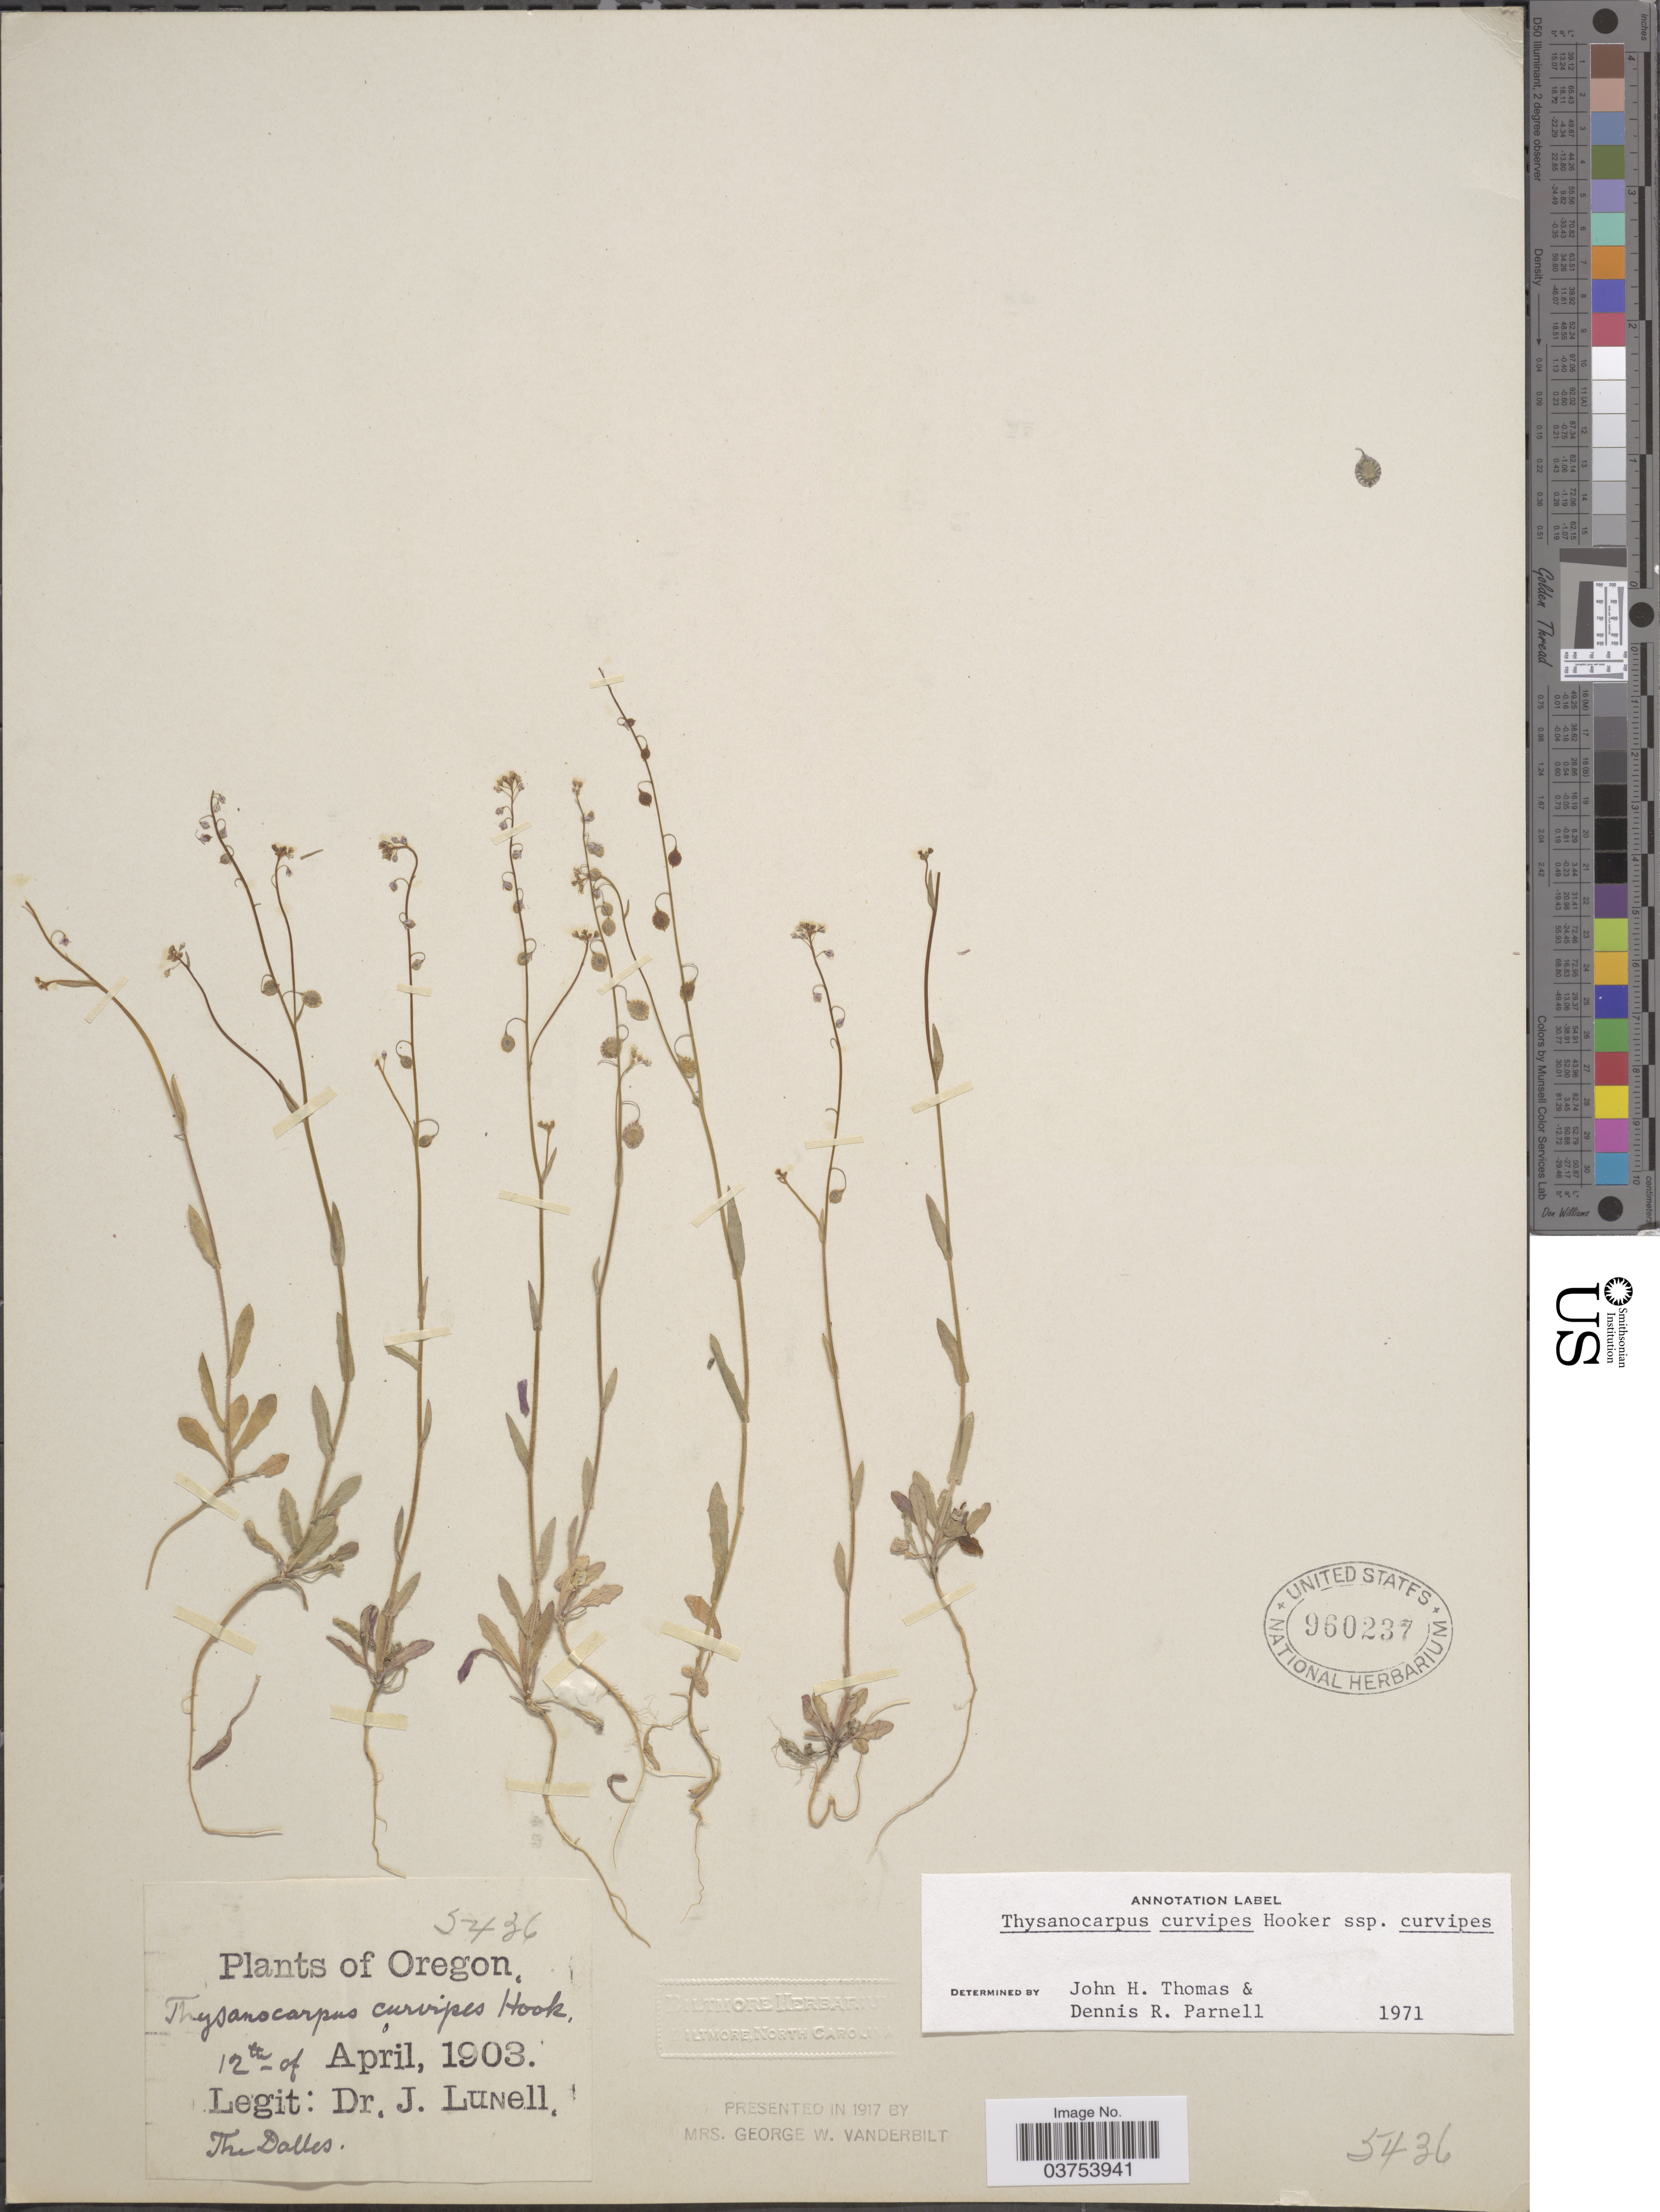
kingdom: Plantae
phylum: Tracheophyta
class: Magnoliopsida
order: Brassicales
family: Brassicaceae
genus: Thysanocarpus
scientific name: Thysanocarpus curvipes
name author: Hook.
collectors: J. Lunell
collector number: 5436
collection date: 1903-04-12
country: United States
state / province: Oregon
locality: The Dalles.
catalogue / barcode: US 960237